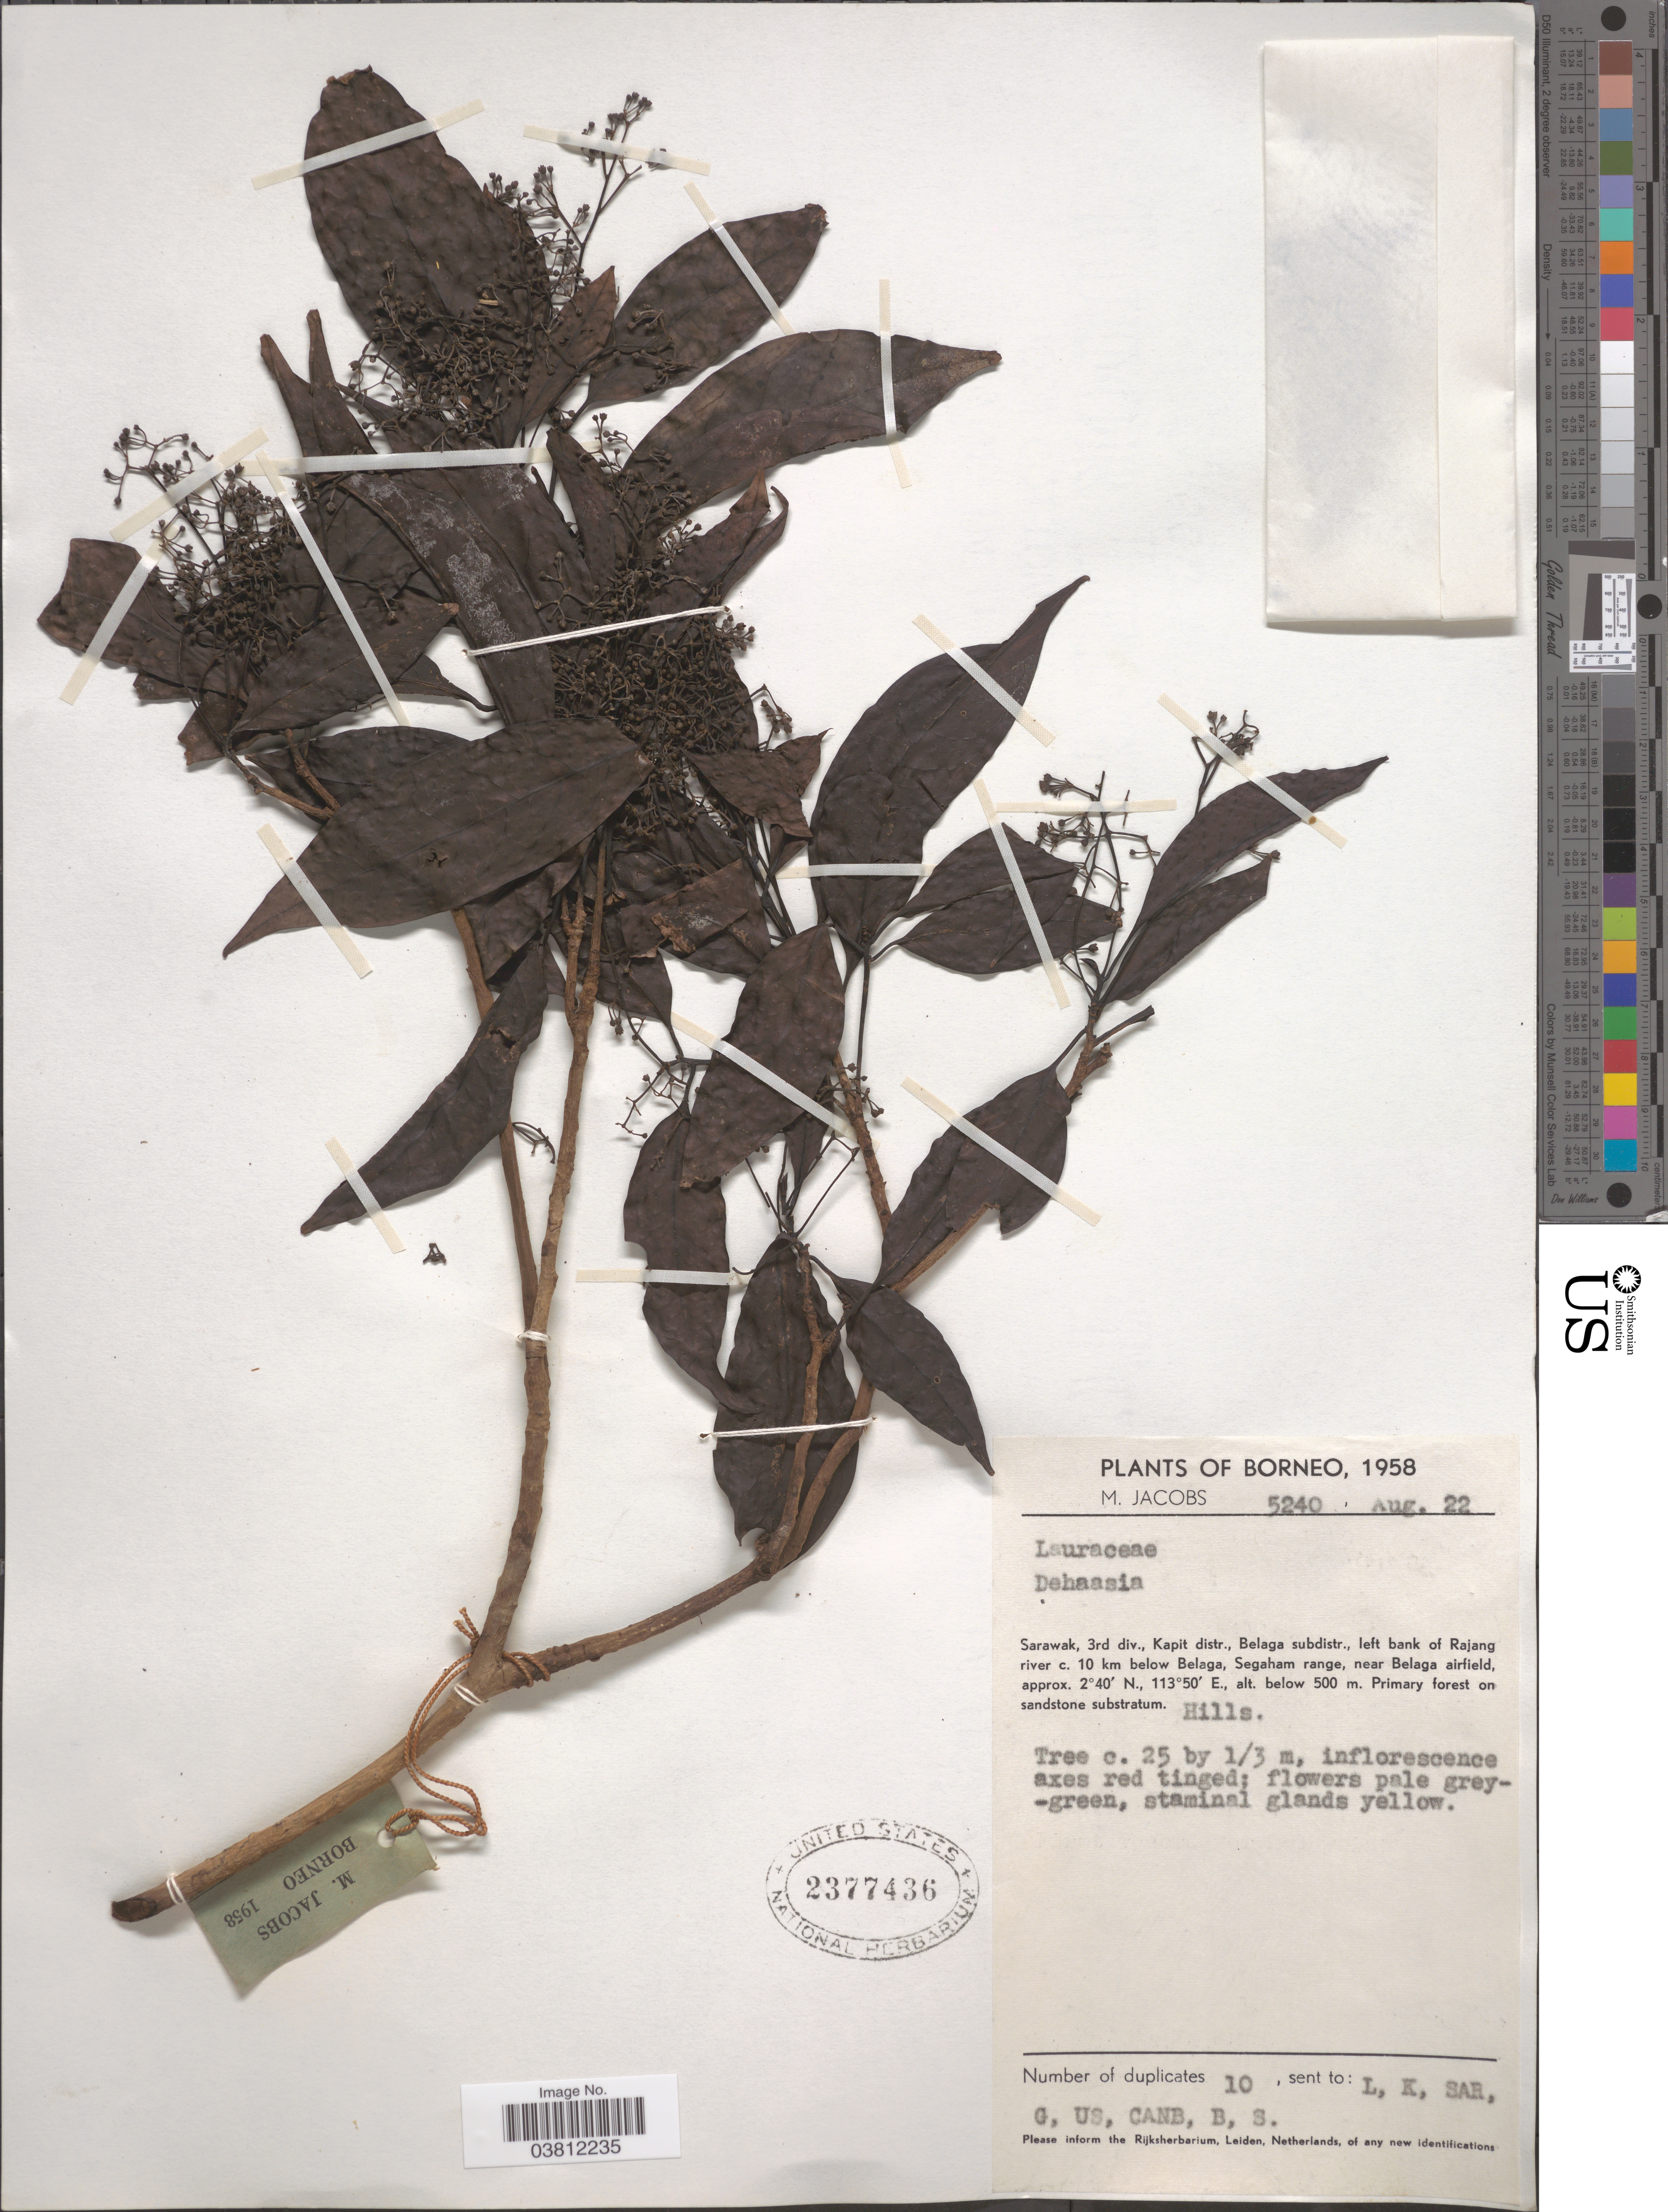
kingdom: Plantae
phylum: Tracheophyta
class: Magnoliopsida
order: Laurales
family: Lauraceae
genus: Dehaasia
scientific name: Dehaasia sp.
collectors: M. Jacobs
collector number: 5240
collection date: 1958-08-22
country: Malaysia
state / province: Sarawak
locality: Borneo. 3rd div., Kapit distr., Belaga subdistr., left bank of Rajang river c. 10 km below Belaga, Segaham range, near Belaga airfield.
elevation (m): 500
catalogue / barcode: US 2377436